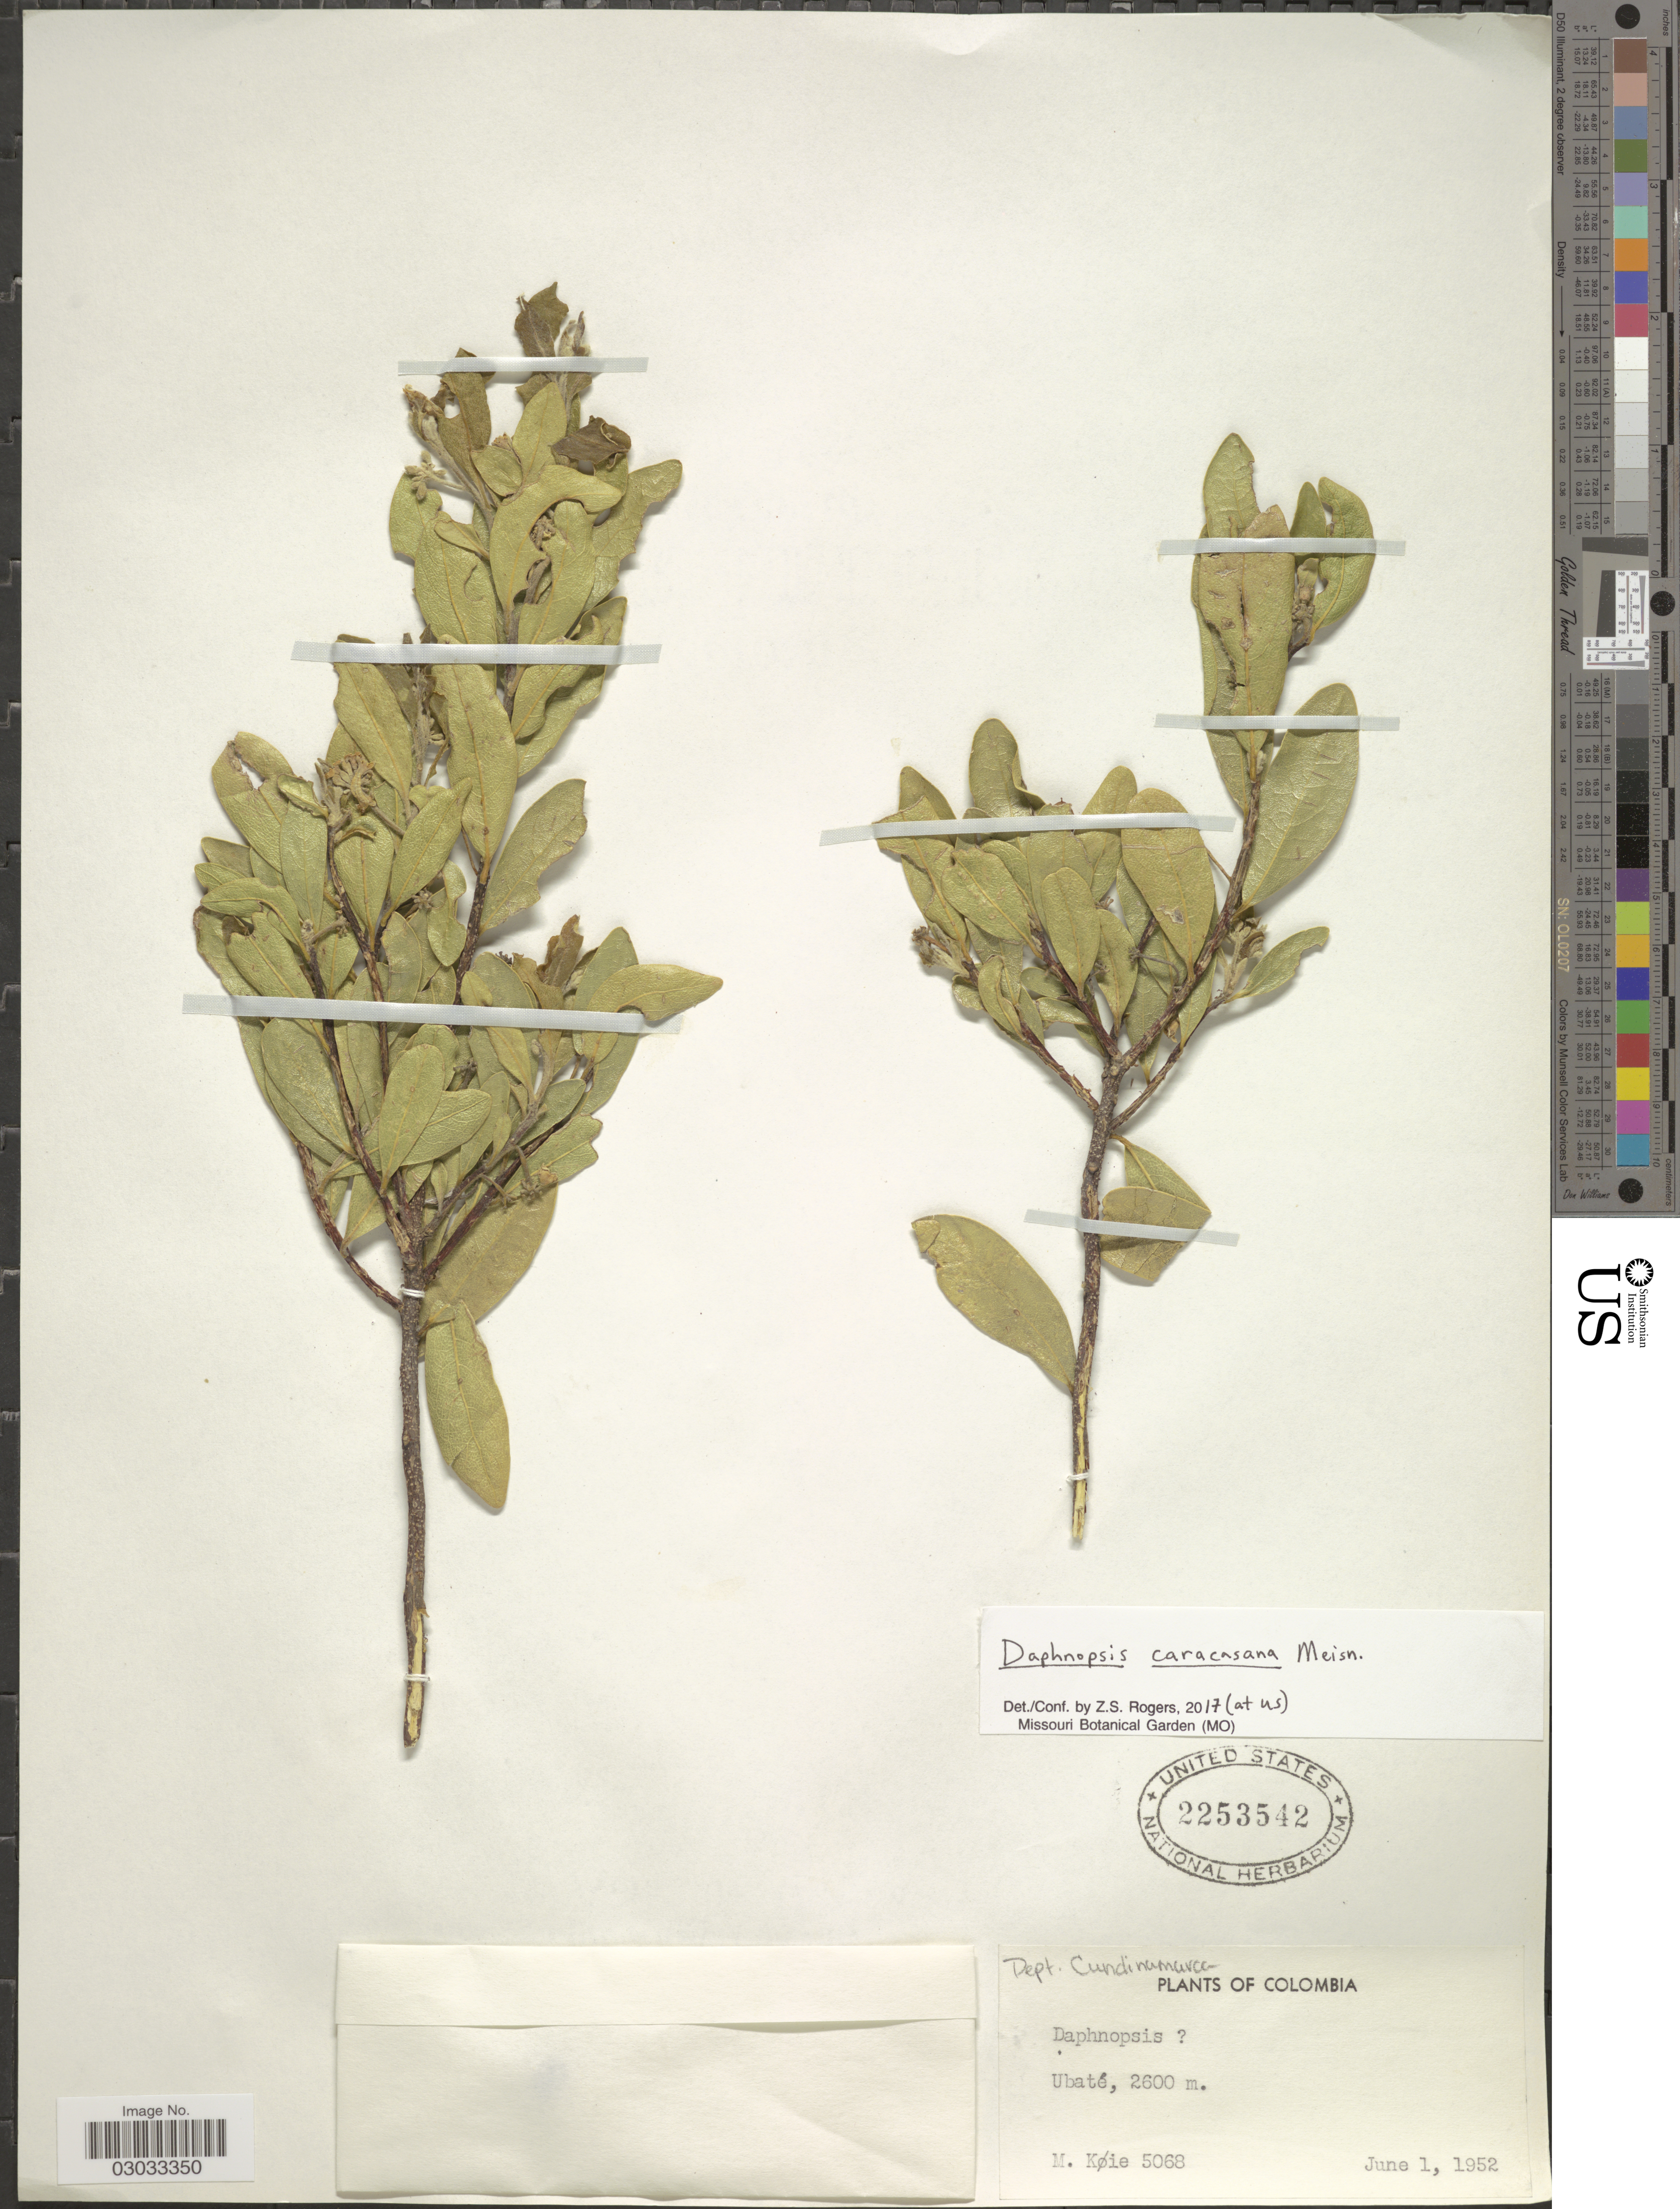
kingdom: Plantae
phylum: Tracheophyta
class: Magnoliopsida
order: Malvales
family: Thymelaeaceae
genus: Daphnopsis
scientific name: Daphnopsis caracasana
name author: Meisn.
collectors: M. Köie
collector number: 5068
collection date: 1952-06-01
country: Colombia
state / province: Cundinamarca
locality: Dept. Cundinamarca. Ubaté.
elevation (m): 2600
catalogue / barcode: US 2253542